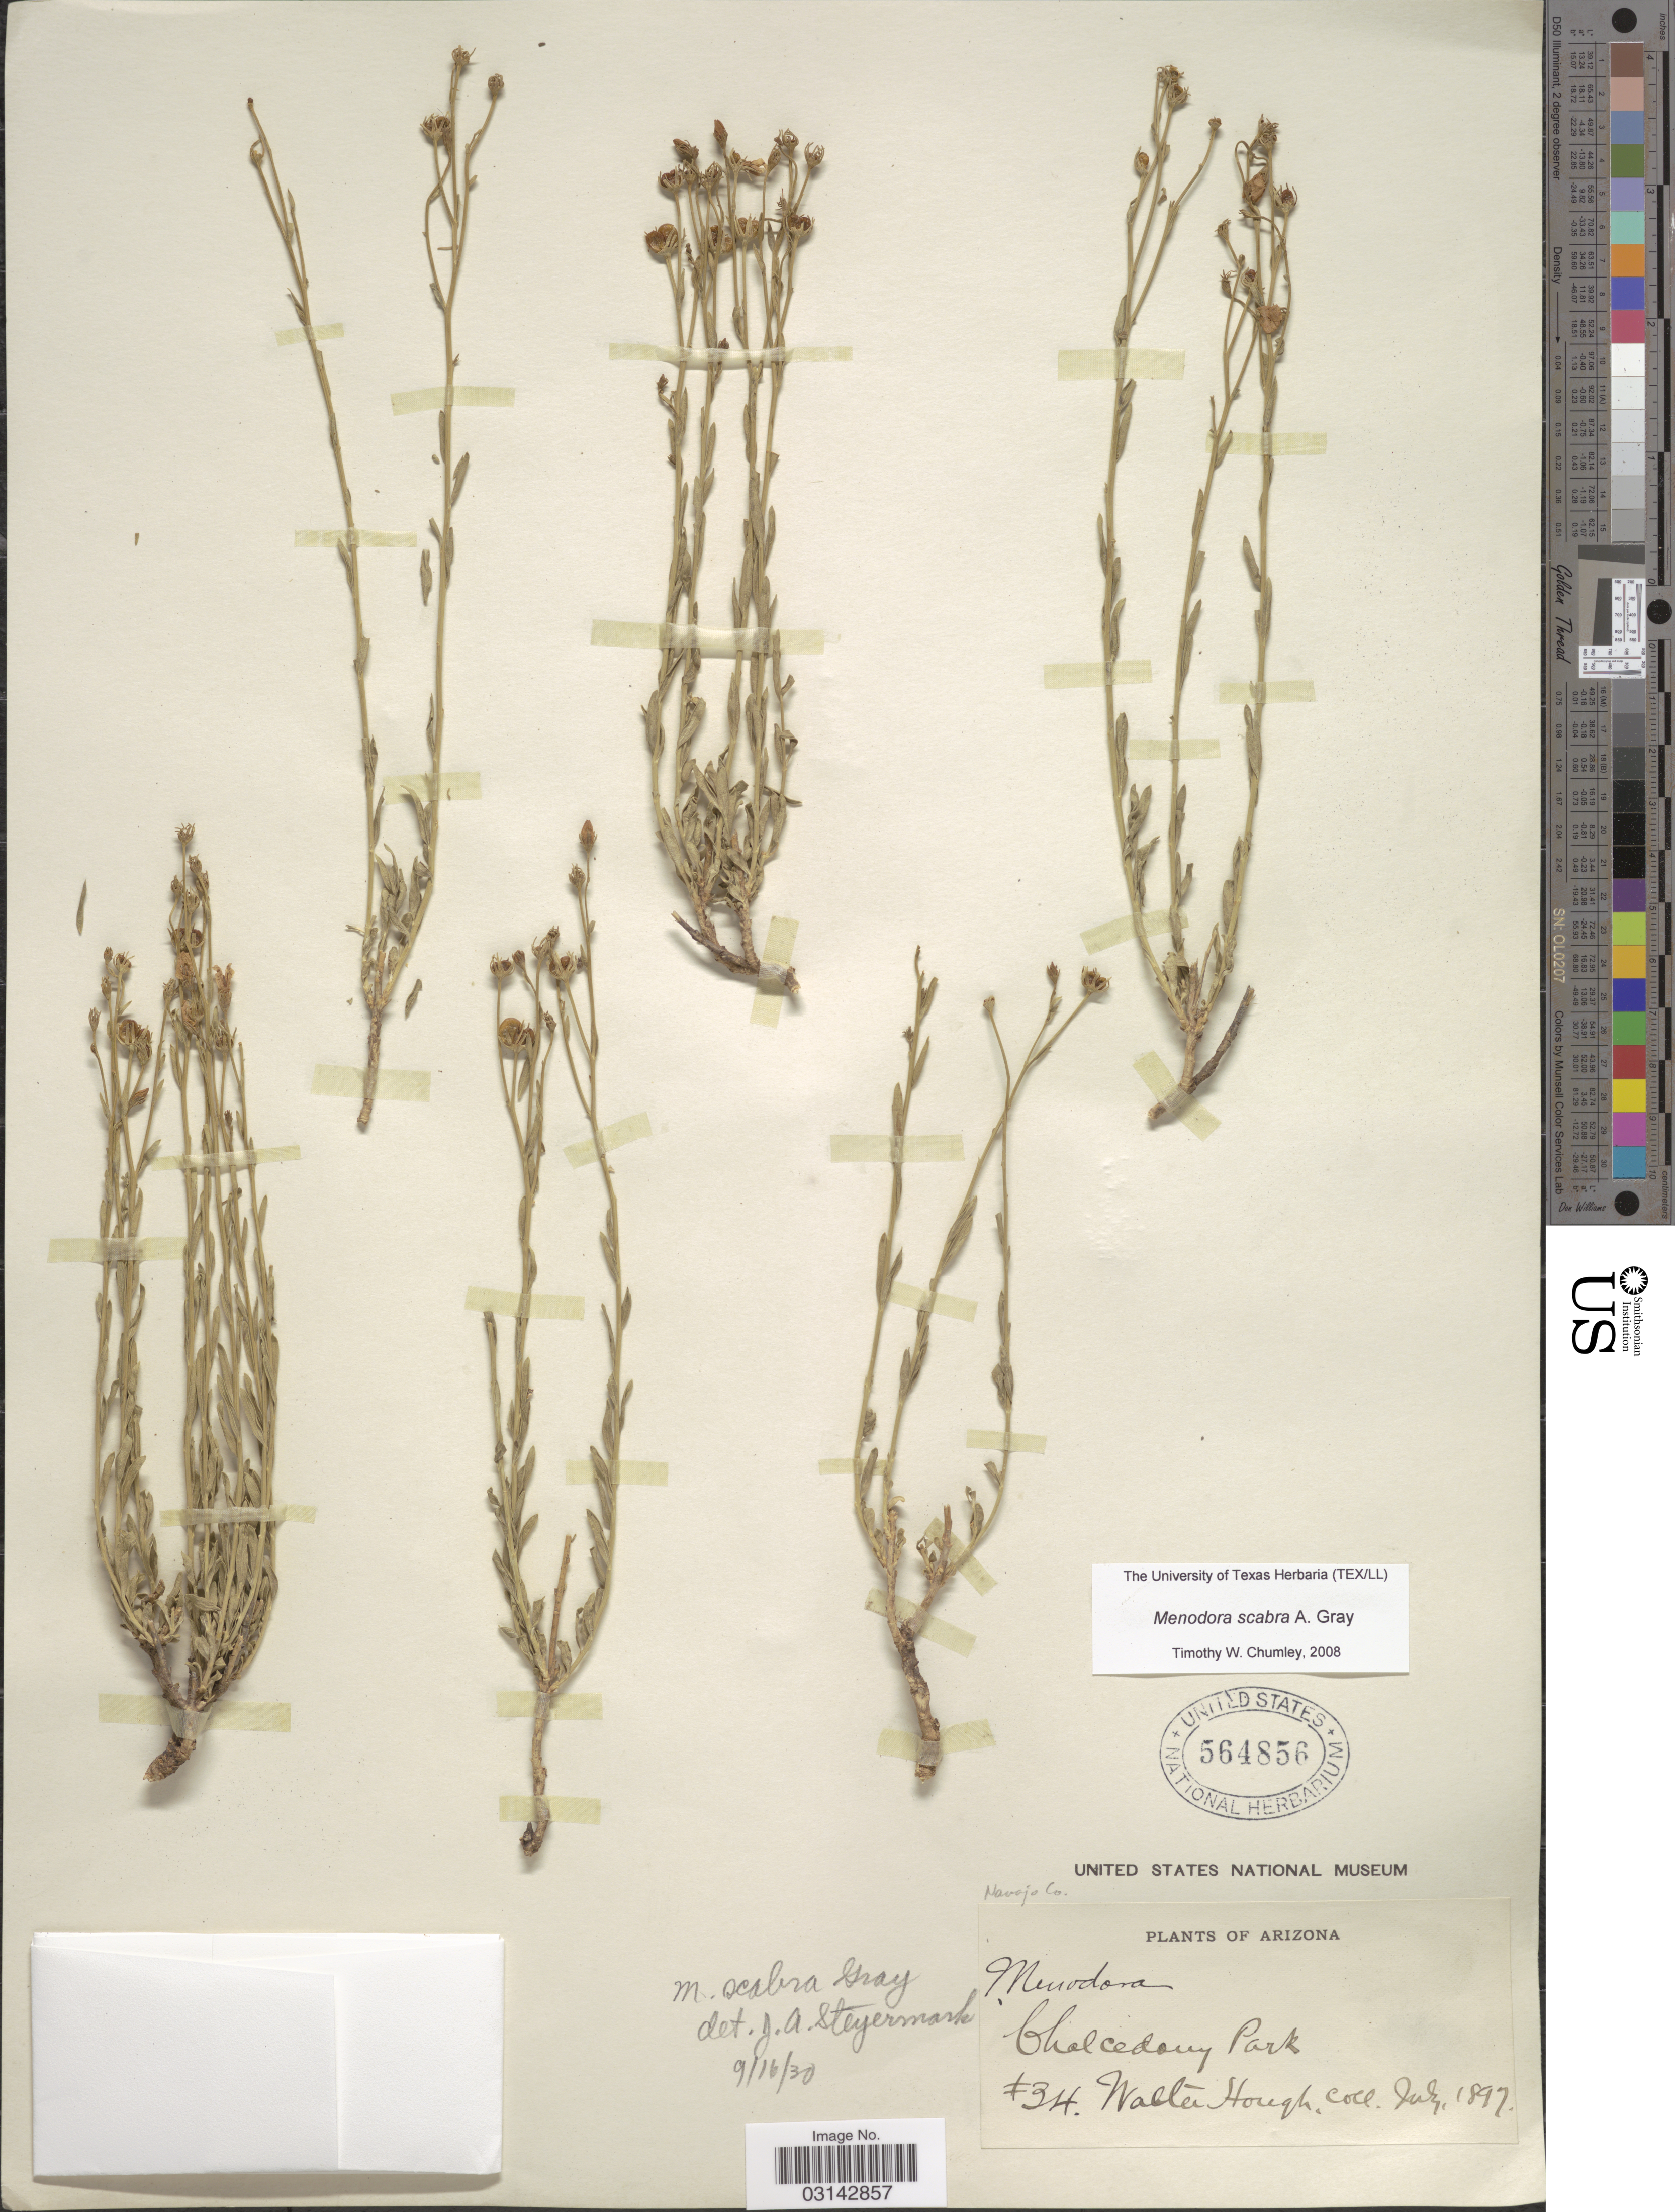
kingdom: Plantae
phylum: Tracheophyta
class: Magnoliopsida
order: Lamiales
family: Oleaceae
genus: Menodora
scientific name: Menodora scabra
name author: A. Gray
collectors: W. Hough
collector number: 34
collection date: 1897-07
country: United States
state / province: Arizona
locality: Chalcedony Park. Navajo Co.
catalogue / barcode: US 564856